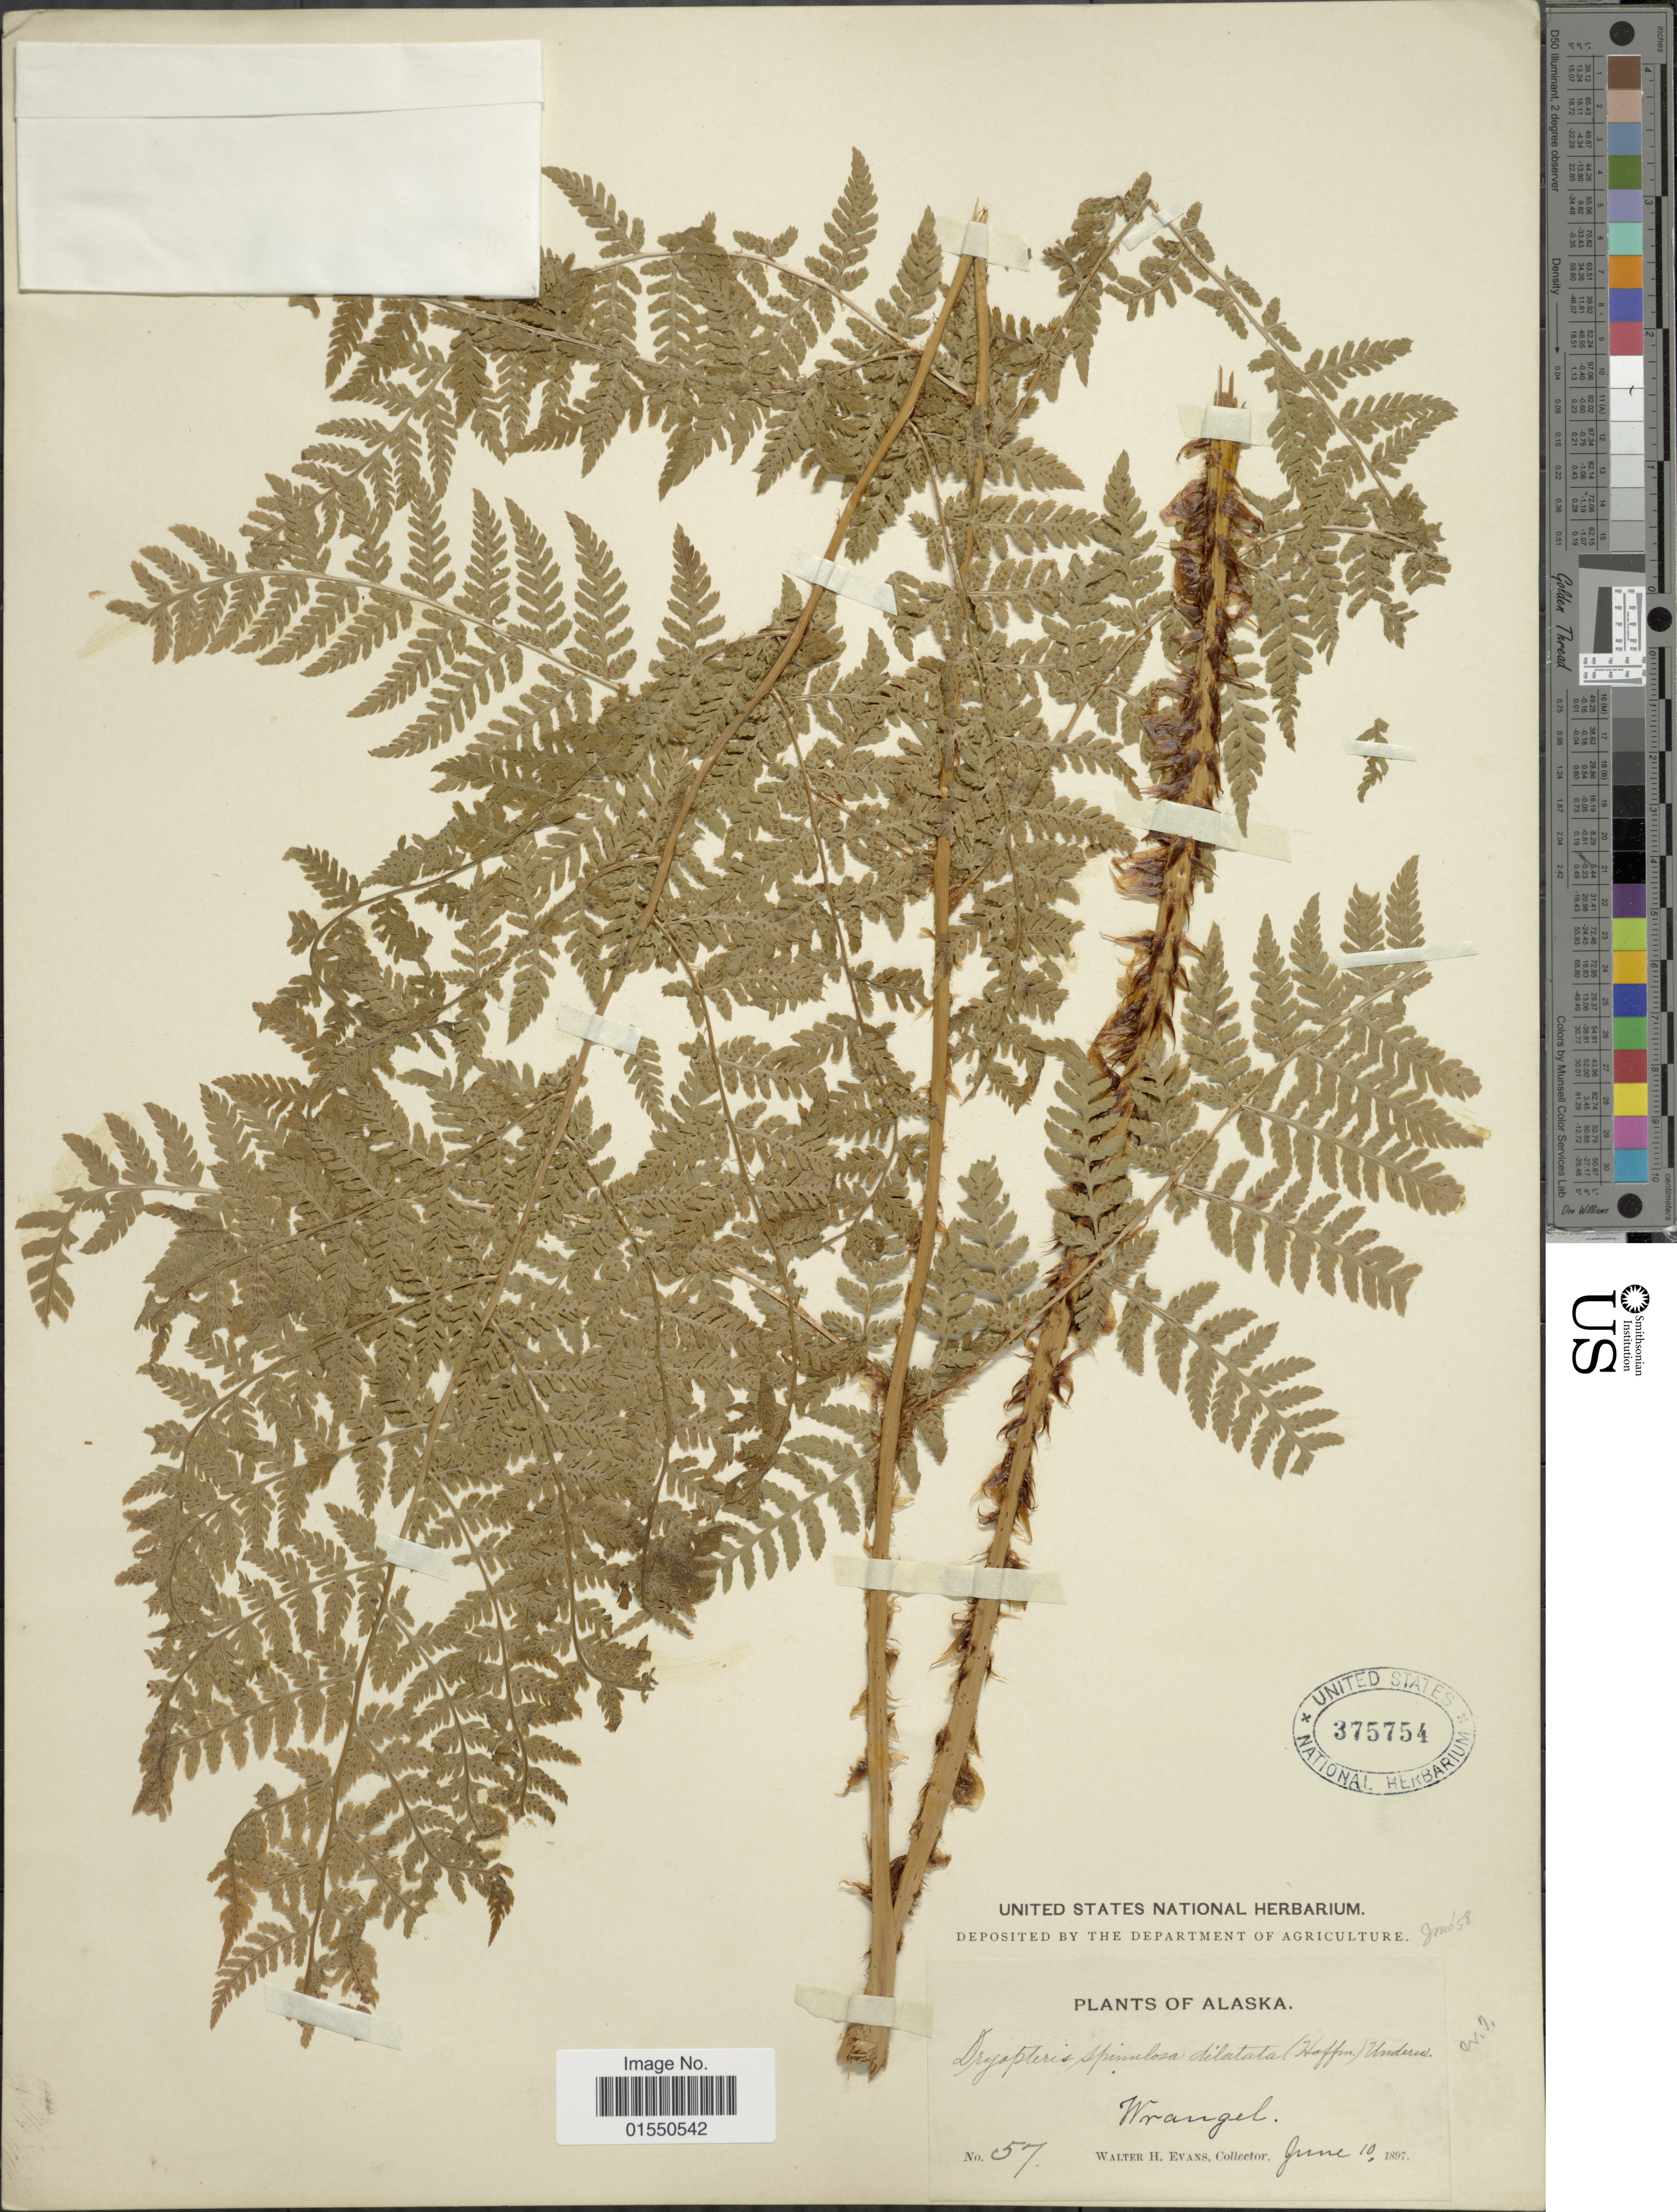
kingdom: Plantae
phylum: Tracheophyta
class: Polypodiopsida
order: Polypodiales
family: Dryopteridaceae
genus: Dryopteris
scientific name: Dryopteris expansa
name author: (C. Presl) Fraser-Jenk. & Jermy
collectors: W. H. Evans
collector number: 57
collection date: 1897-06-10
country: United States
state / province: Alaska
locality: Wrangell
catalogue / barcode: US 375754